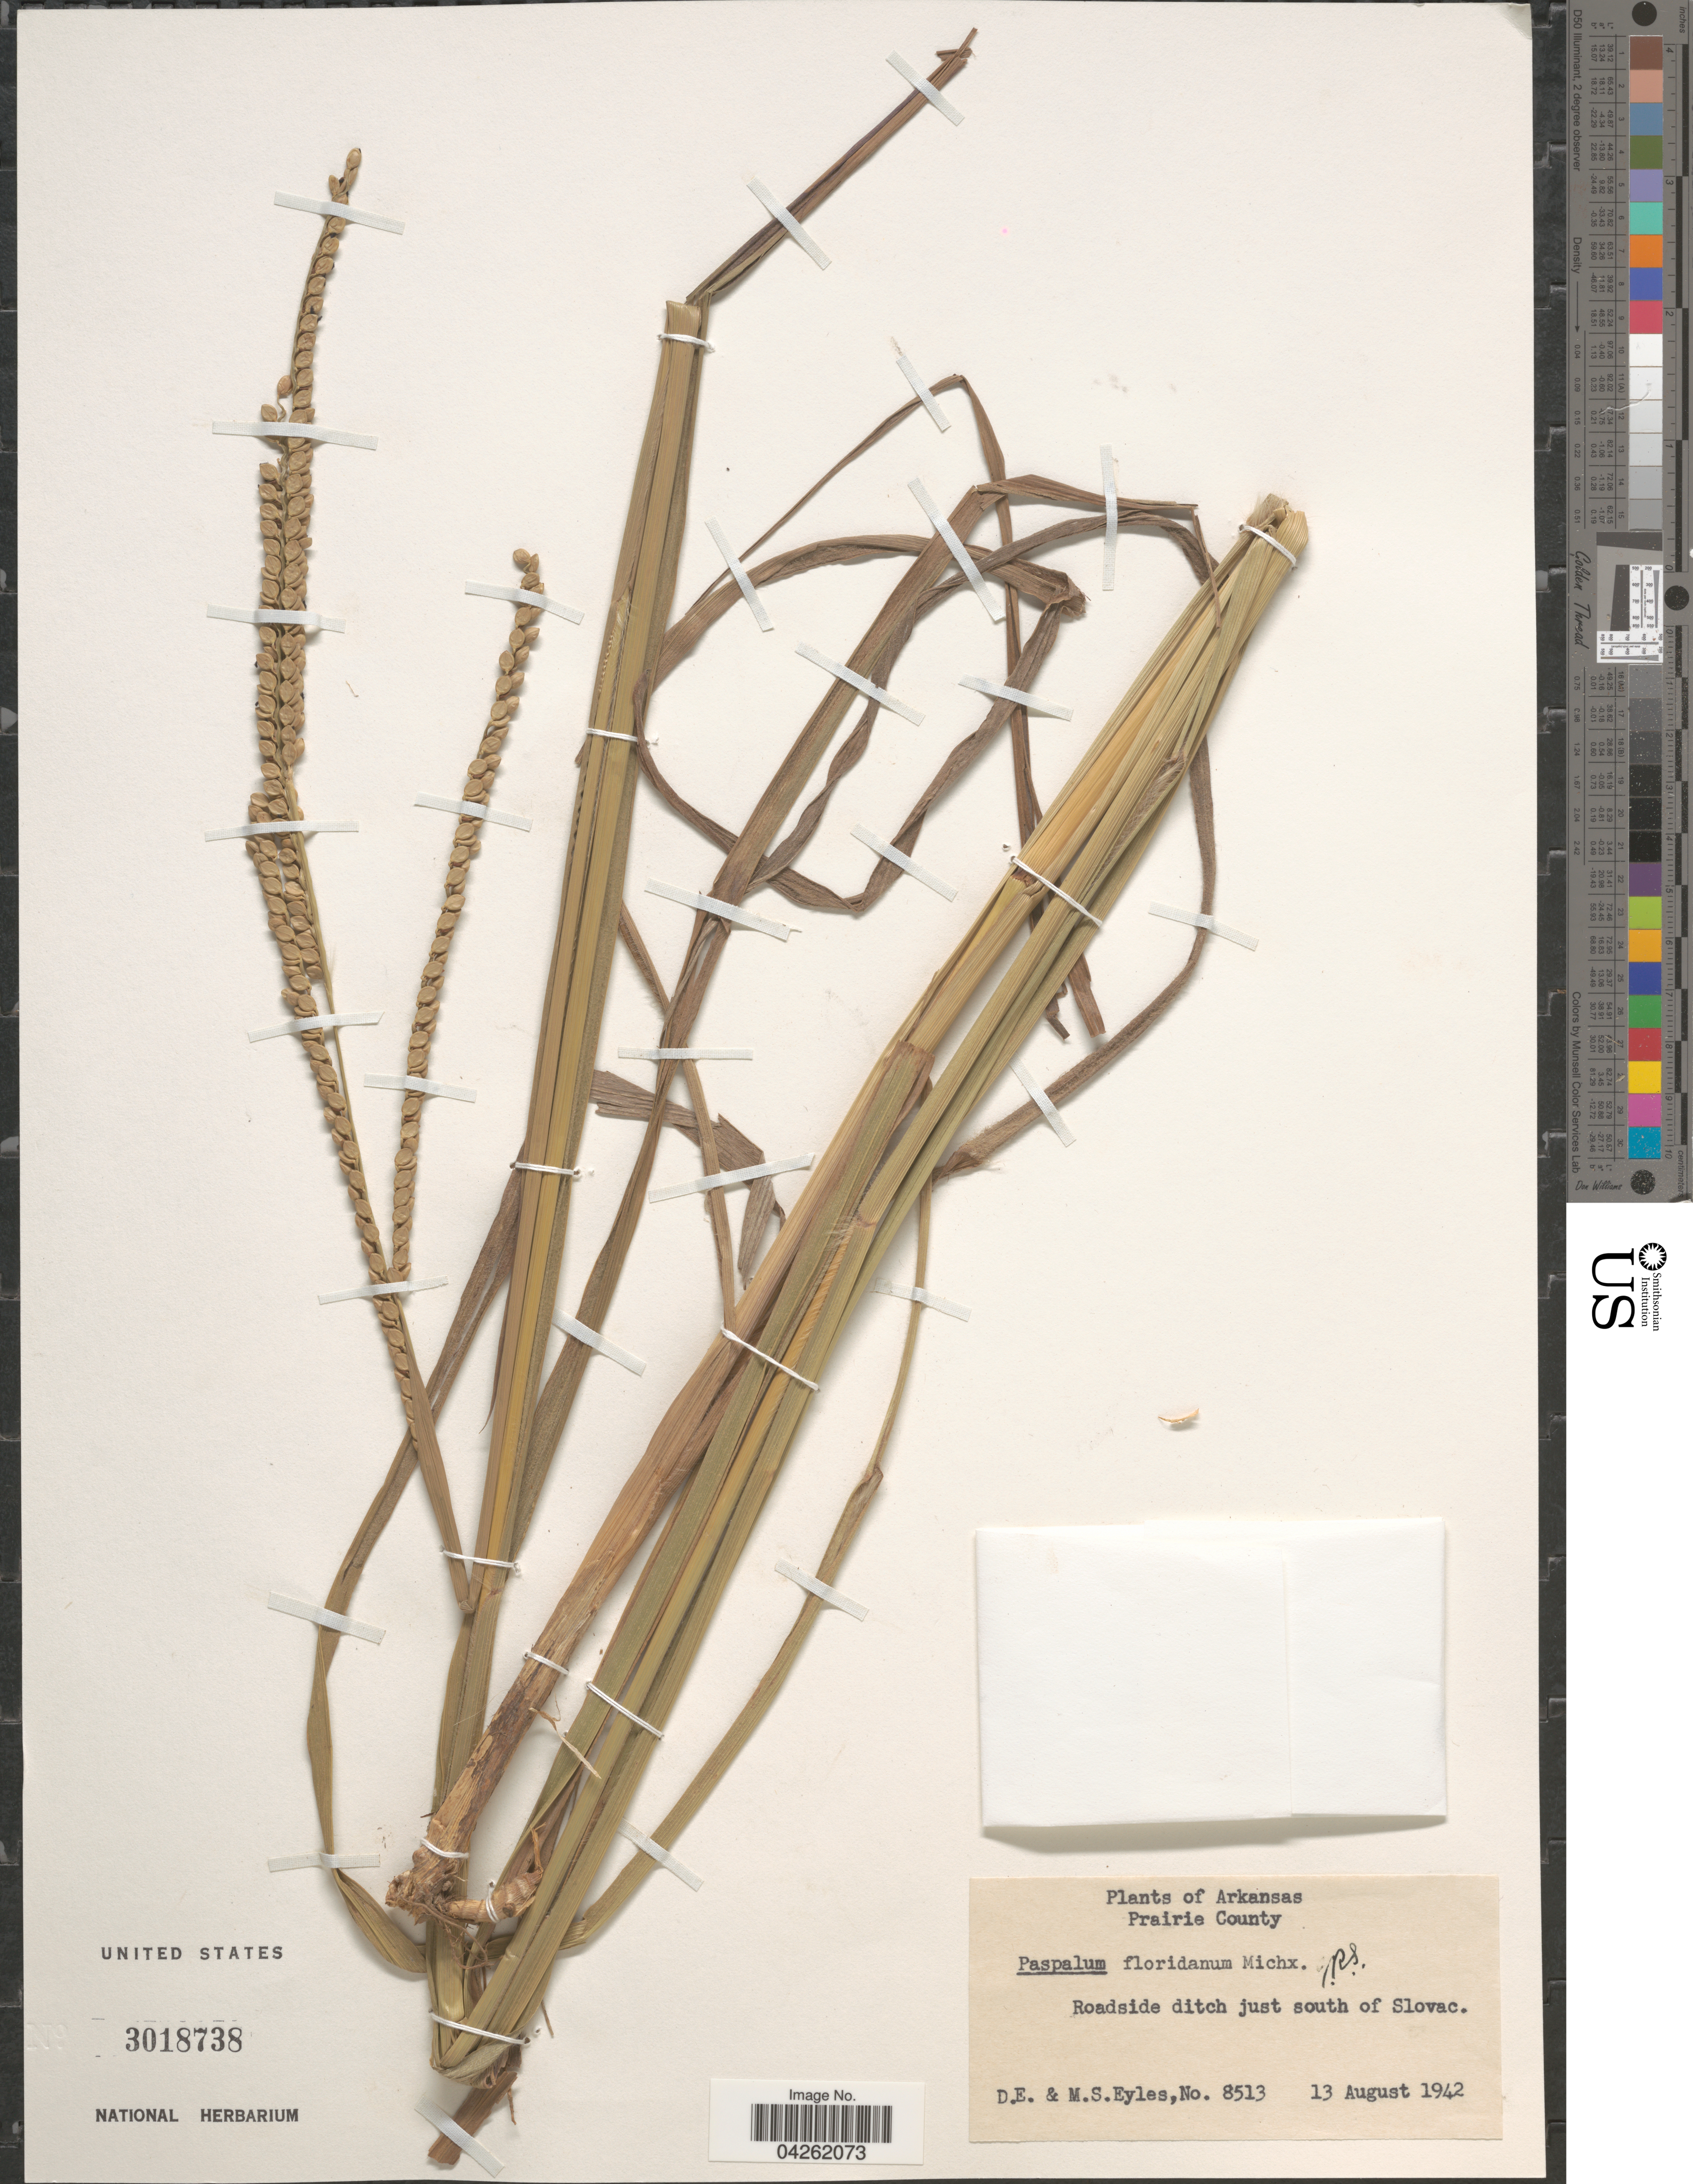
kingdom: Plantae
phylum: Tracheophyta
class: Liliopsida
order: Poales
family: Poaceae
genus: Paspalum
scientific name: Paspalum floridanum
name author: Michx.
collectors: D. Eyles & M. Eyles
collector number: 8513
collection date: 1942-08-13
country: United States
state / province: Arkansas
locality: Prairie County. Roadside ditch just south of Slovac.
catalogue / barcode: US 3018738